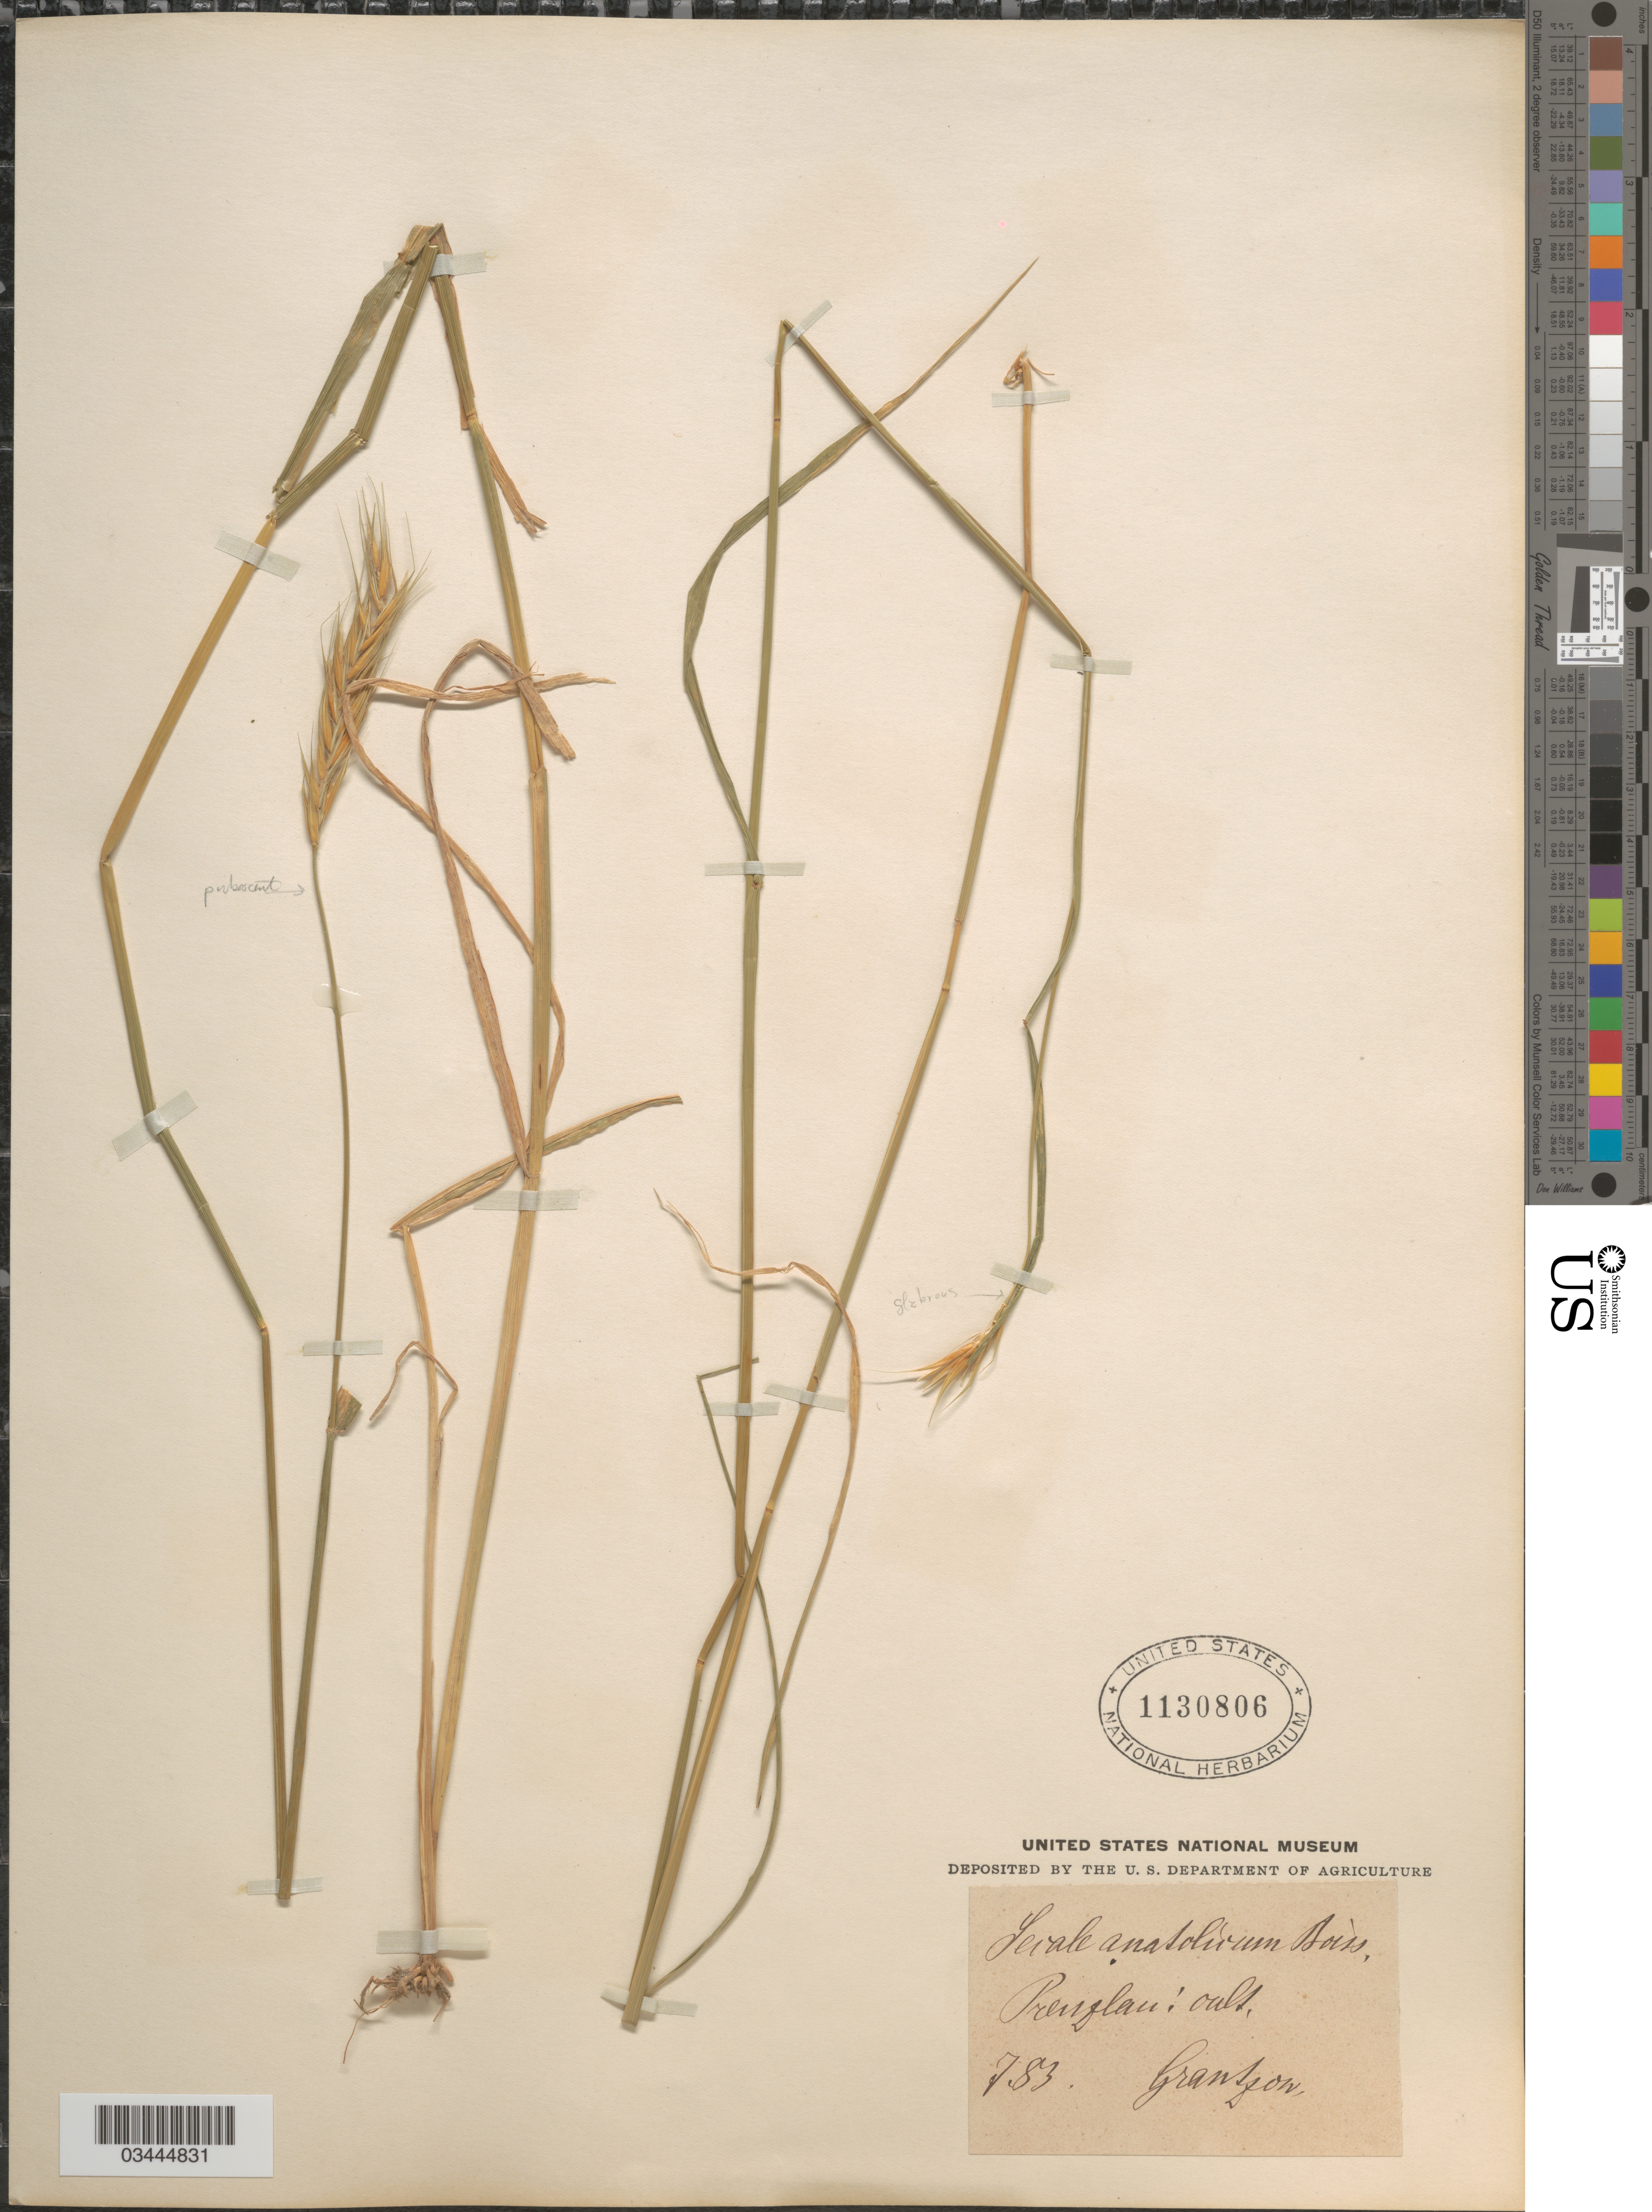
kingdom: Plantae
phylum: Tracheophyta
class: Liliopsida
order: Poales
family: Poaceae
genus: Secale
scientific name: Secale anatolicum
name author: Boiss.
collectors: Grantzow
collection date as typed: Transcribed d/m/y: /7/83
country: Germany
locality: Prenzlau.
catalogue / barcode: US 1130806